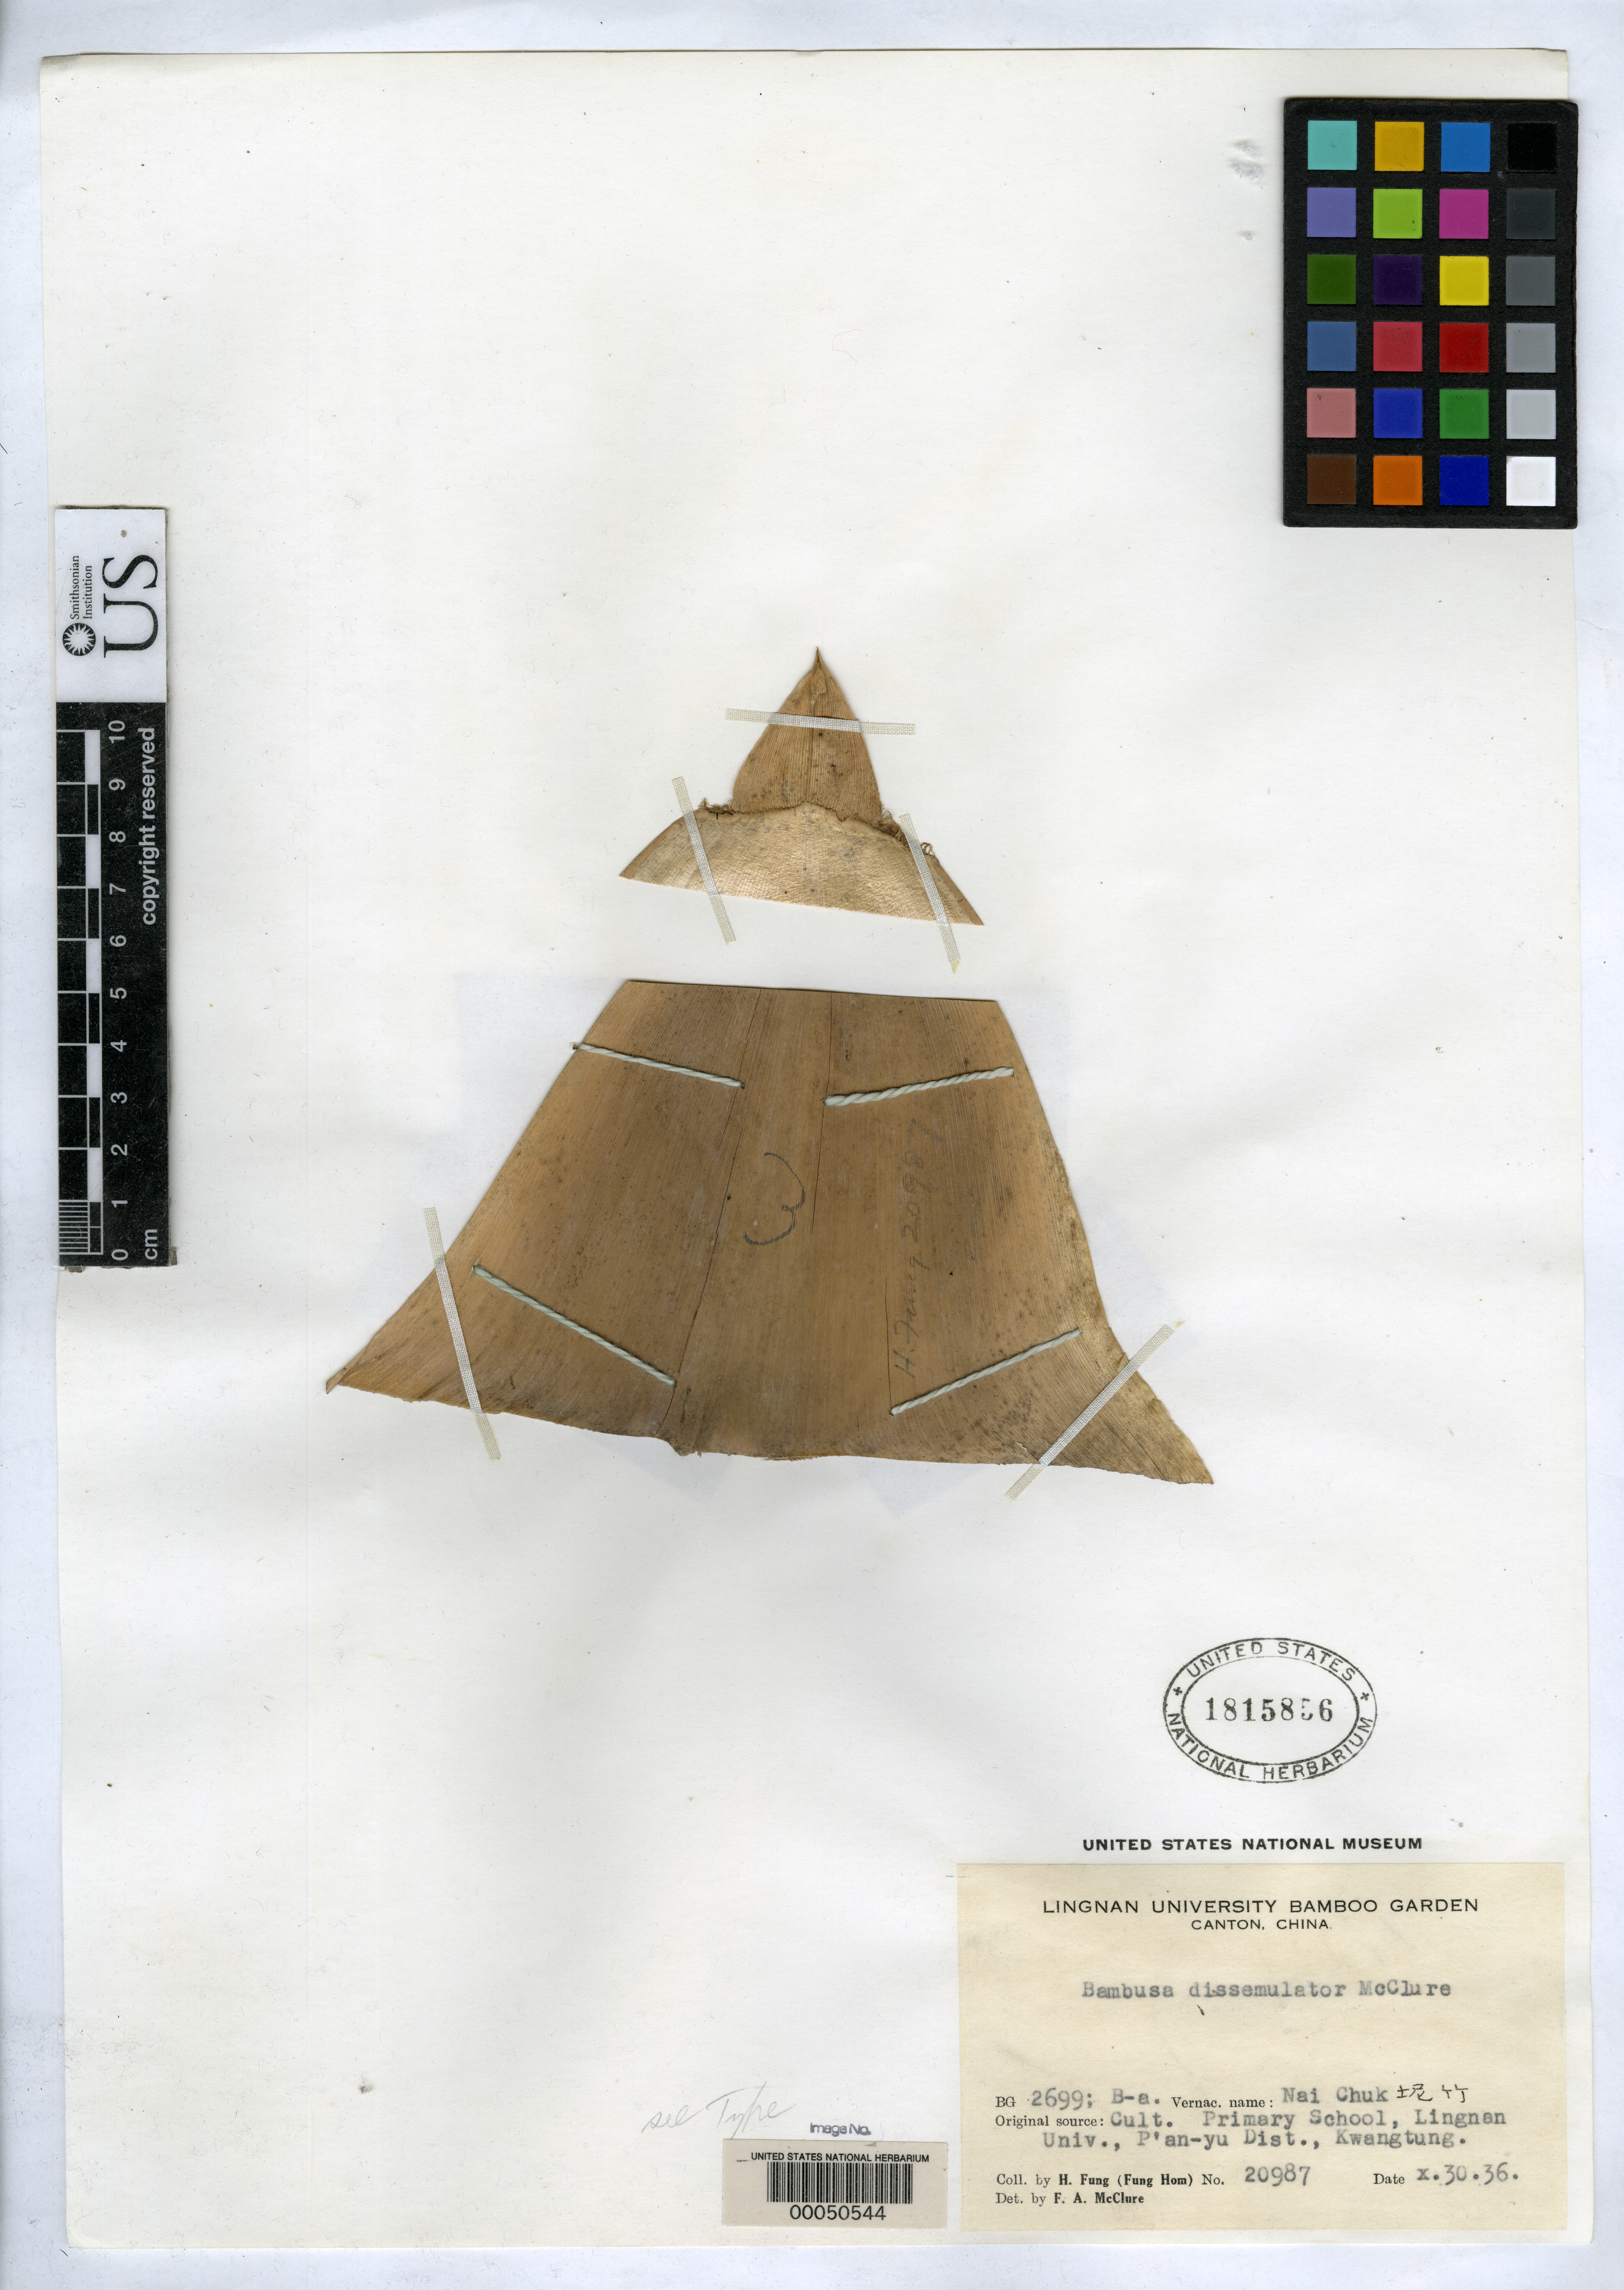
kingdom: Plantae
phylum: Tracheophyta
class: Liliopsida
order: Poales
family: Poaceae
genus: Bambusa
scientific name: Bambusa dissimulator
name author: McClure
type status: Paratype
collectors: H. L. Fung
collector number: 20987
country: China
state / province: Guangdong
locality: P'an--yu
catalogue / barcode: US 1815856